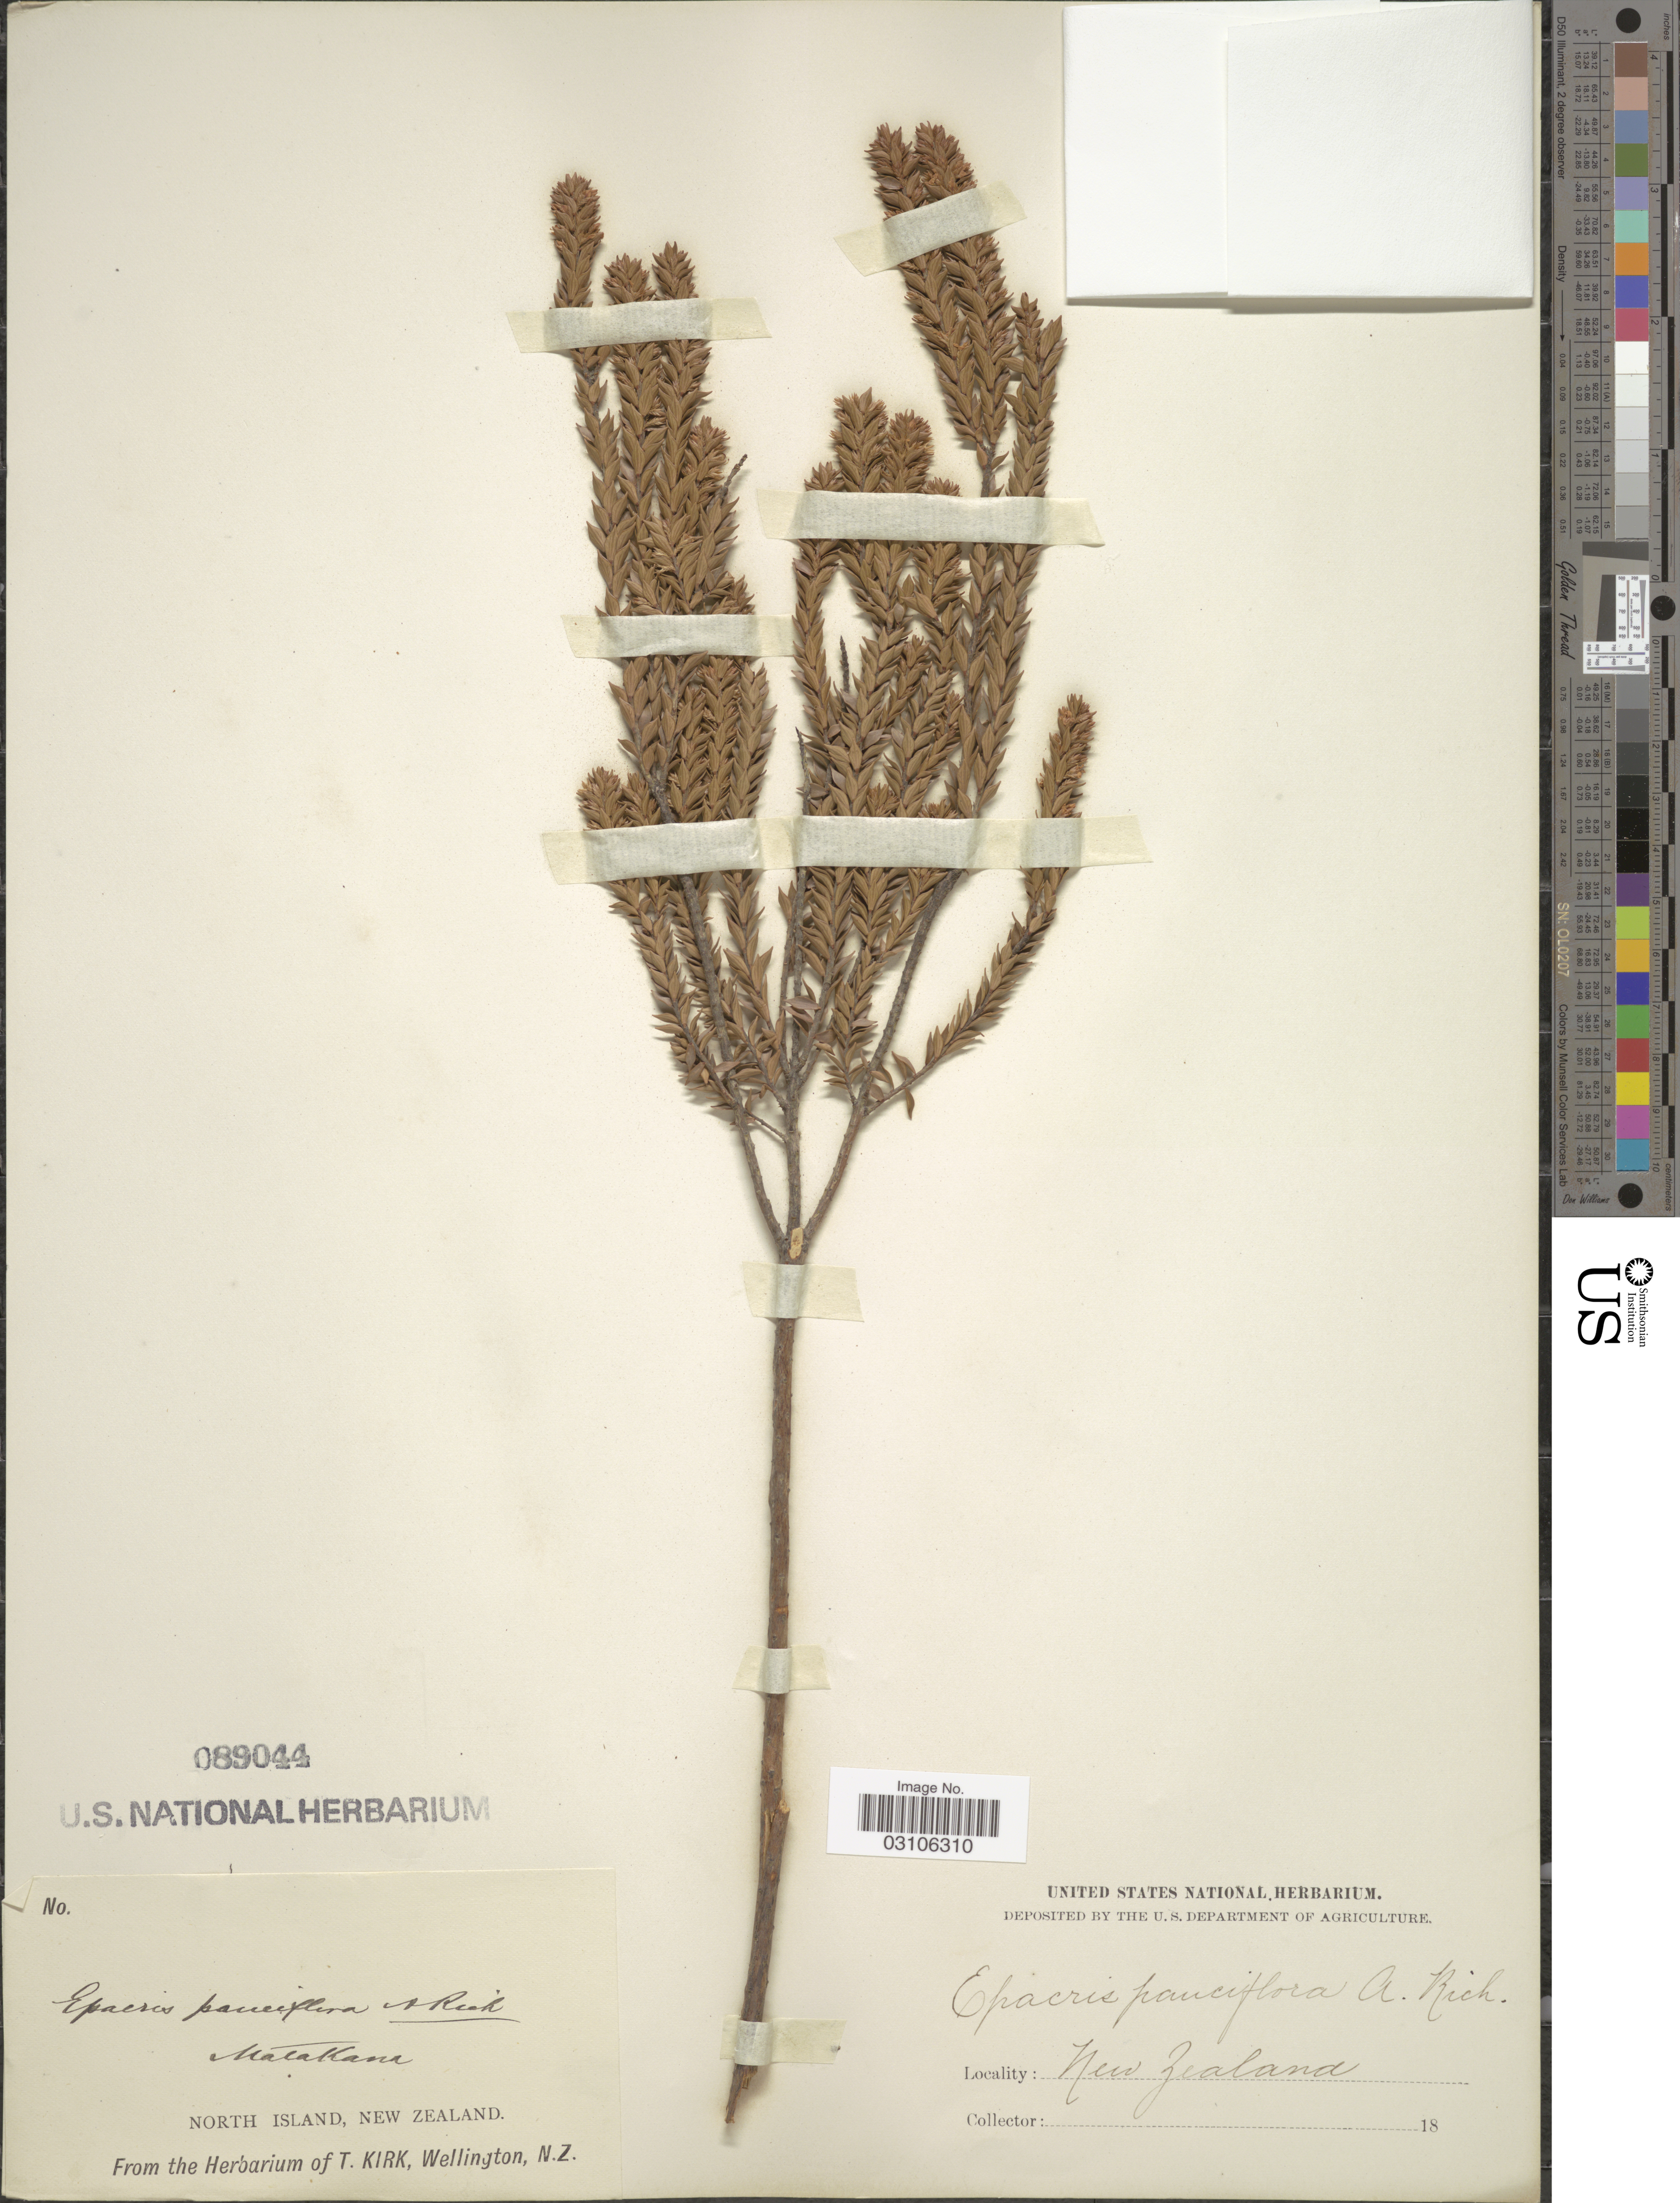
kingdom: Plantae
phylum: Tracheophyta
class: Magnoliopsida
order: Ericales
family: Ericaceae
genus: Epacris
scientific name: Epacris pauciflora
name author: A. Rich.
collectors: ex herb. T. Kirk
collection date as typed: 18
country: New Zealand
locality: North Island. Matakana.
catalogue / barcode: US 89044